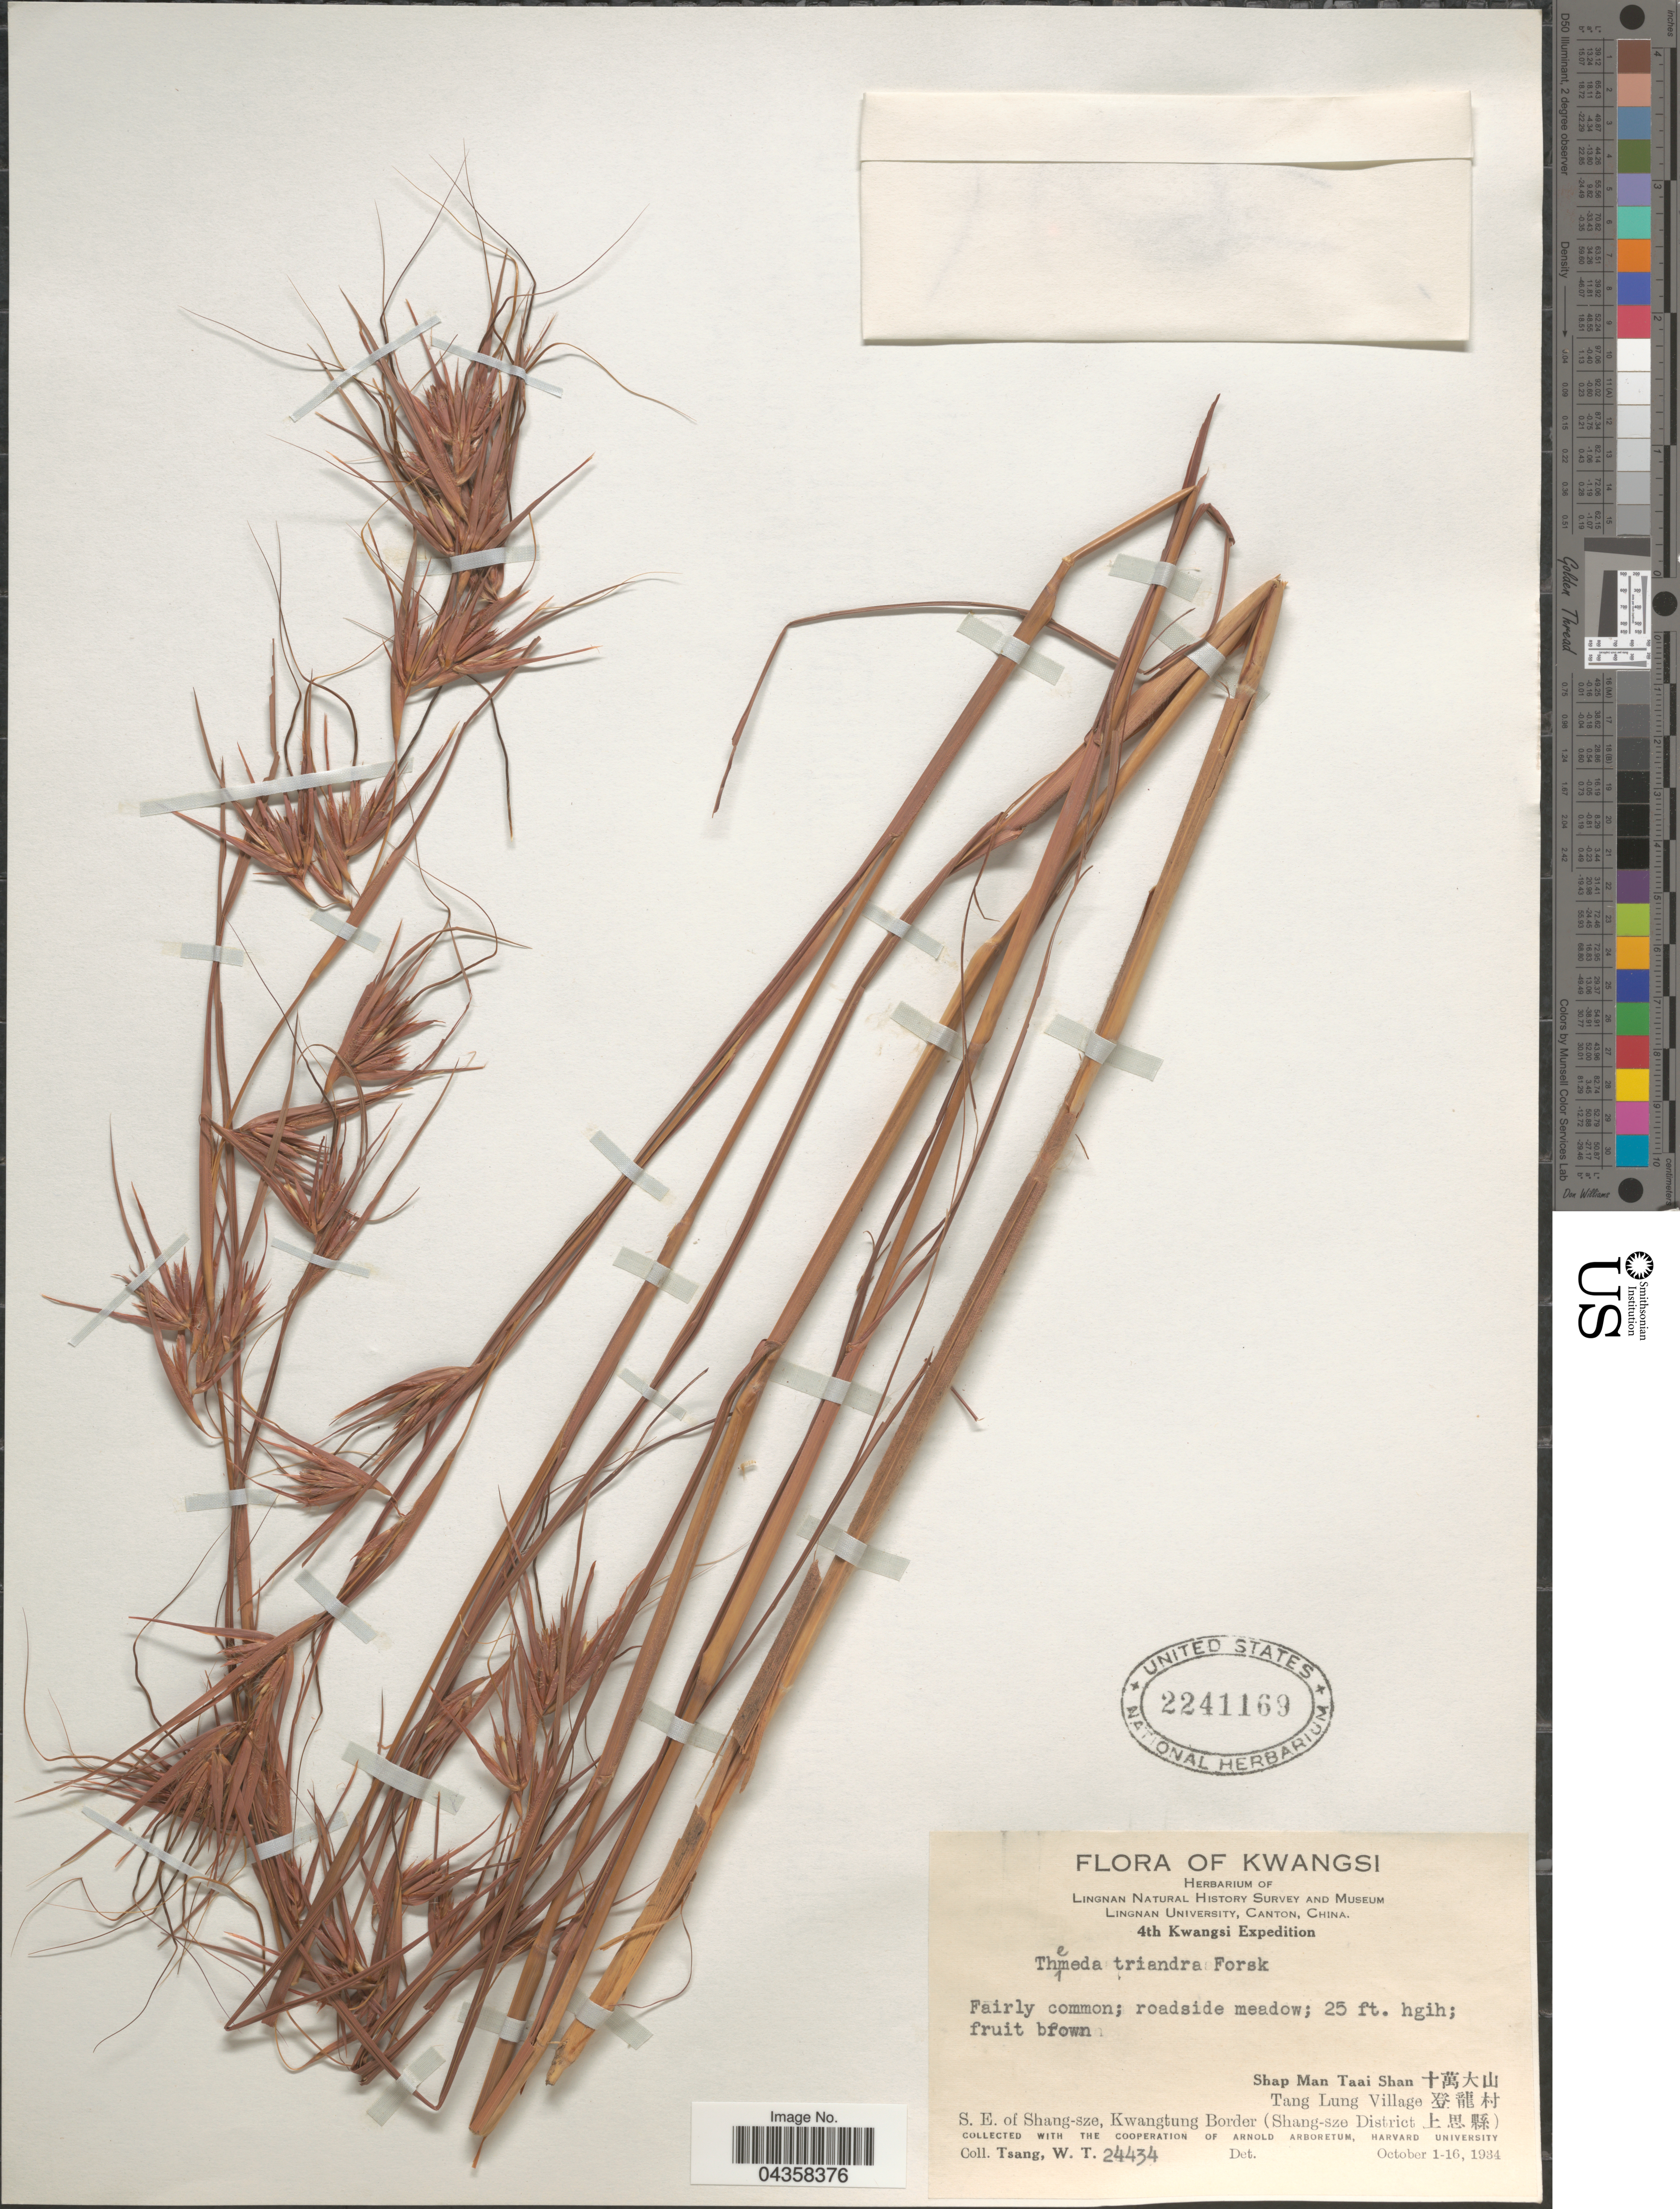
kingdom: Plantae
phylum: Tracheophyta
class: Liliopsida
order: Poales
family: Poaceae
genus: Themeda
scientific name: Themeda triandra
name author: Forssk.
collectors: W. T. Tsang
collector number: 24434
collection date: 1934-10-01/1934-10-16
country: China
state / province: Guangxi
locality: Lingnan University History Survey and Museum Lingnan University, Canton, China. 4th Kwangsi Expedition. Shap Man Taai Shan x. Tang Lung Village x. S. E. of Shang-sze, Kwangtung Border (Shang-sze District x).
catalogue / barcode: US 2241169